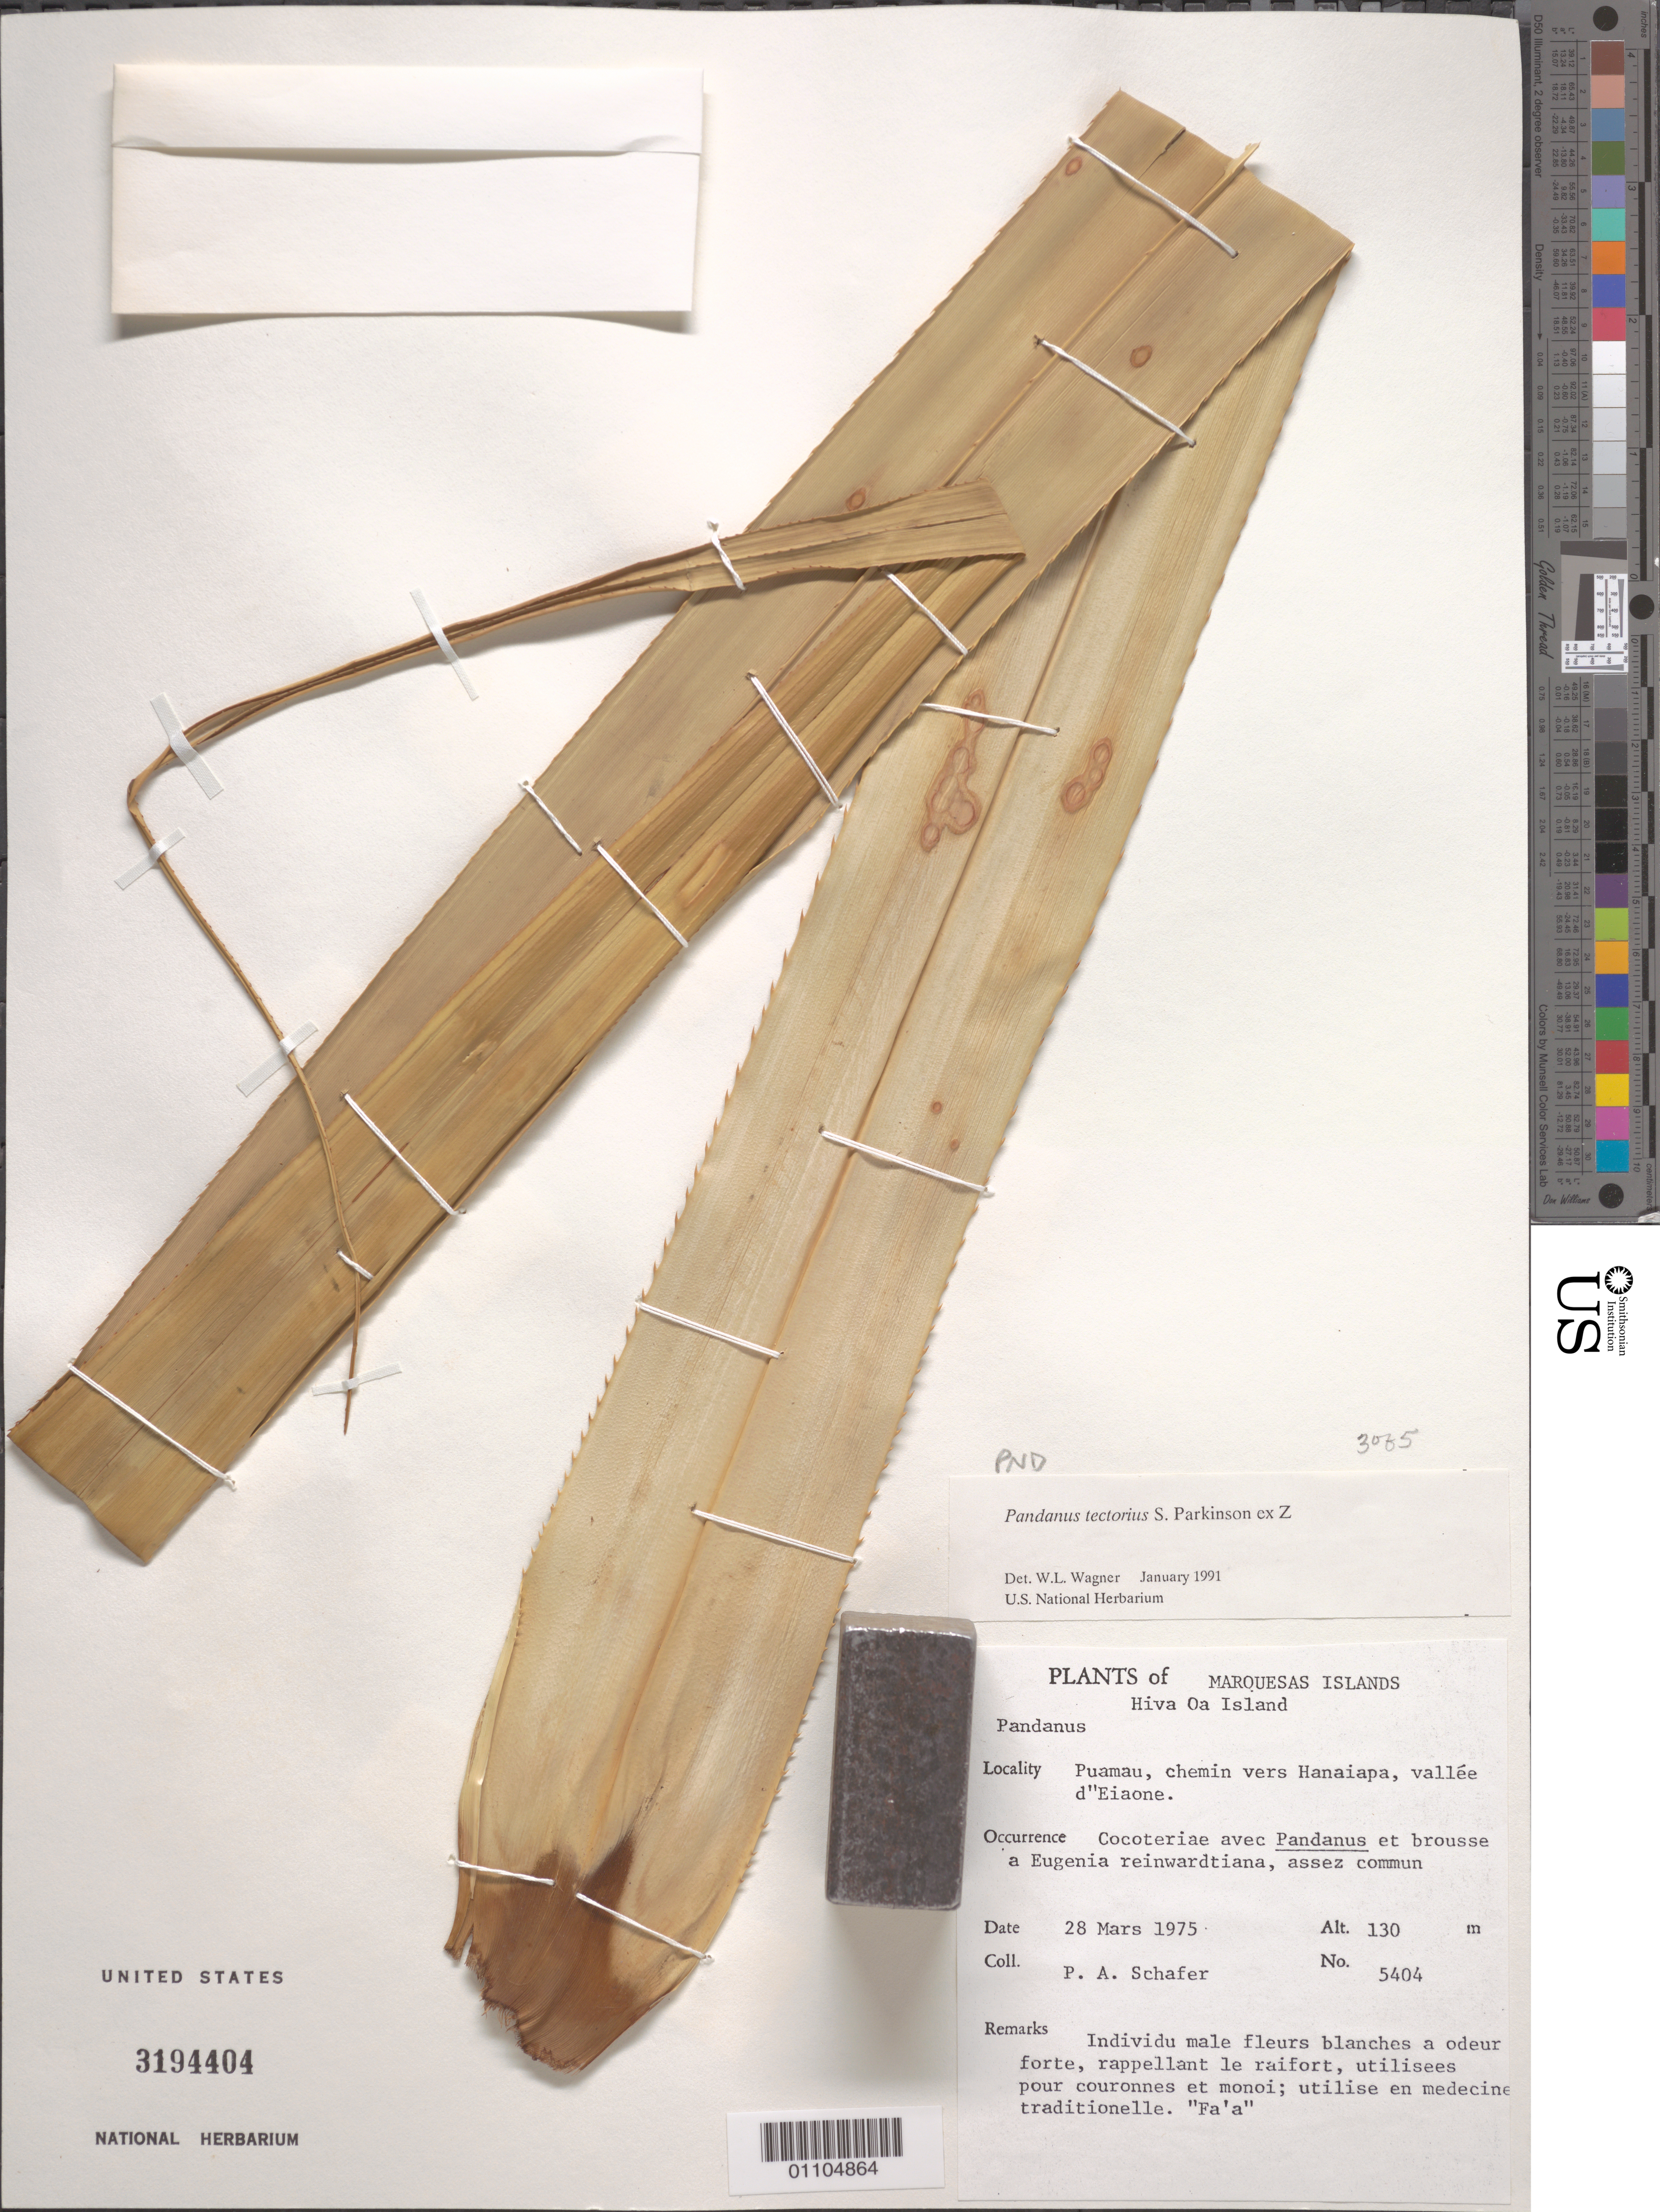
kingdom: Plantae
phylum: Tracheophyta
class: Liliopsida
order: Pandanales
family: Pandanaceae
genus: Pandanus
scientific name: Pandanus tectorius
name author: Parkinson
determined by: Wagner, W. L., (BOT), Smithsonian Institution - National Museum of Natural History (UNITED STATES)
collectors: P. A. Schäfer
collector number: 5404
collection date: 1975-03-28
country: French Polynesia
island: Hiva Oa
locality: Puamau, chemin vers Hanaiapa, vallée d'Eiaone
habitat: Cocoteraie avec Pandanus et brousse à Eugenia reinwardtiana, assez commun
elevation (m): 130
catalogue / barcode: US 3194404